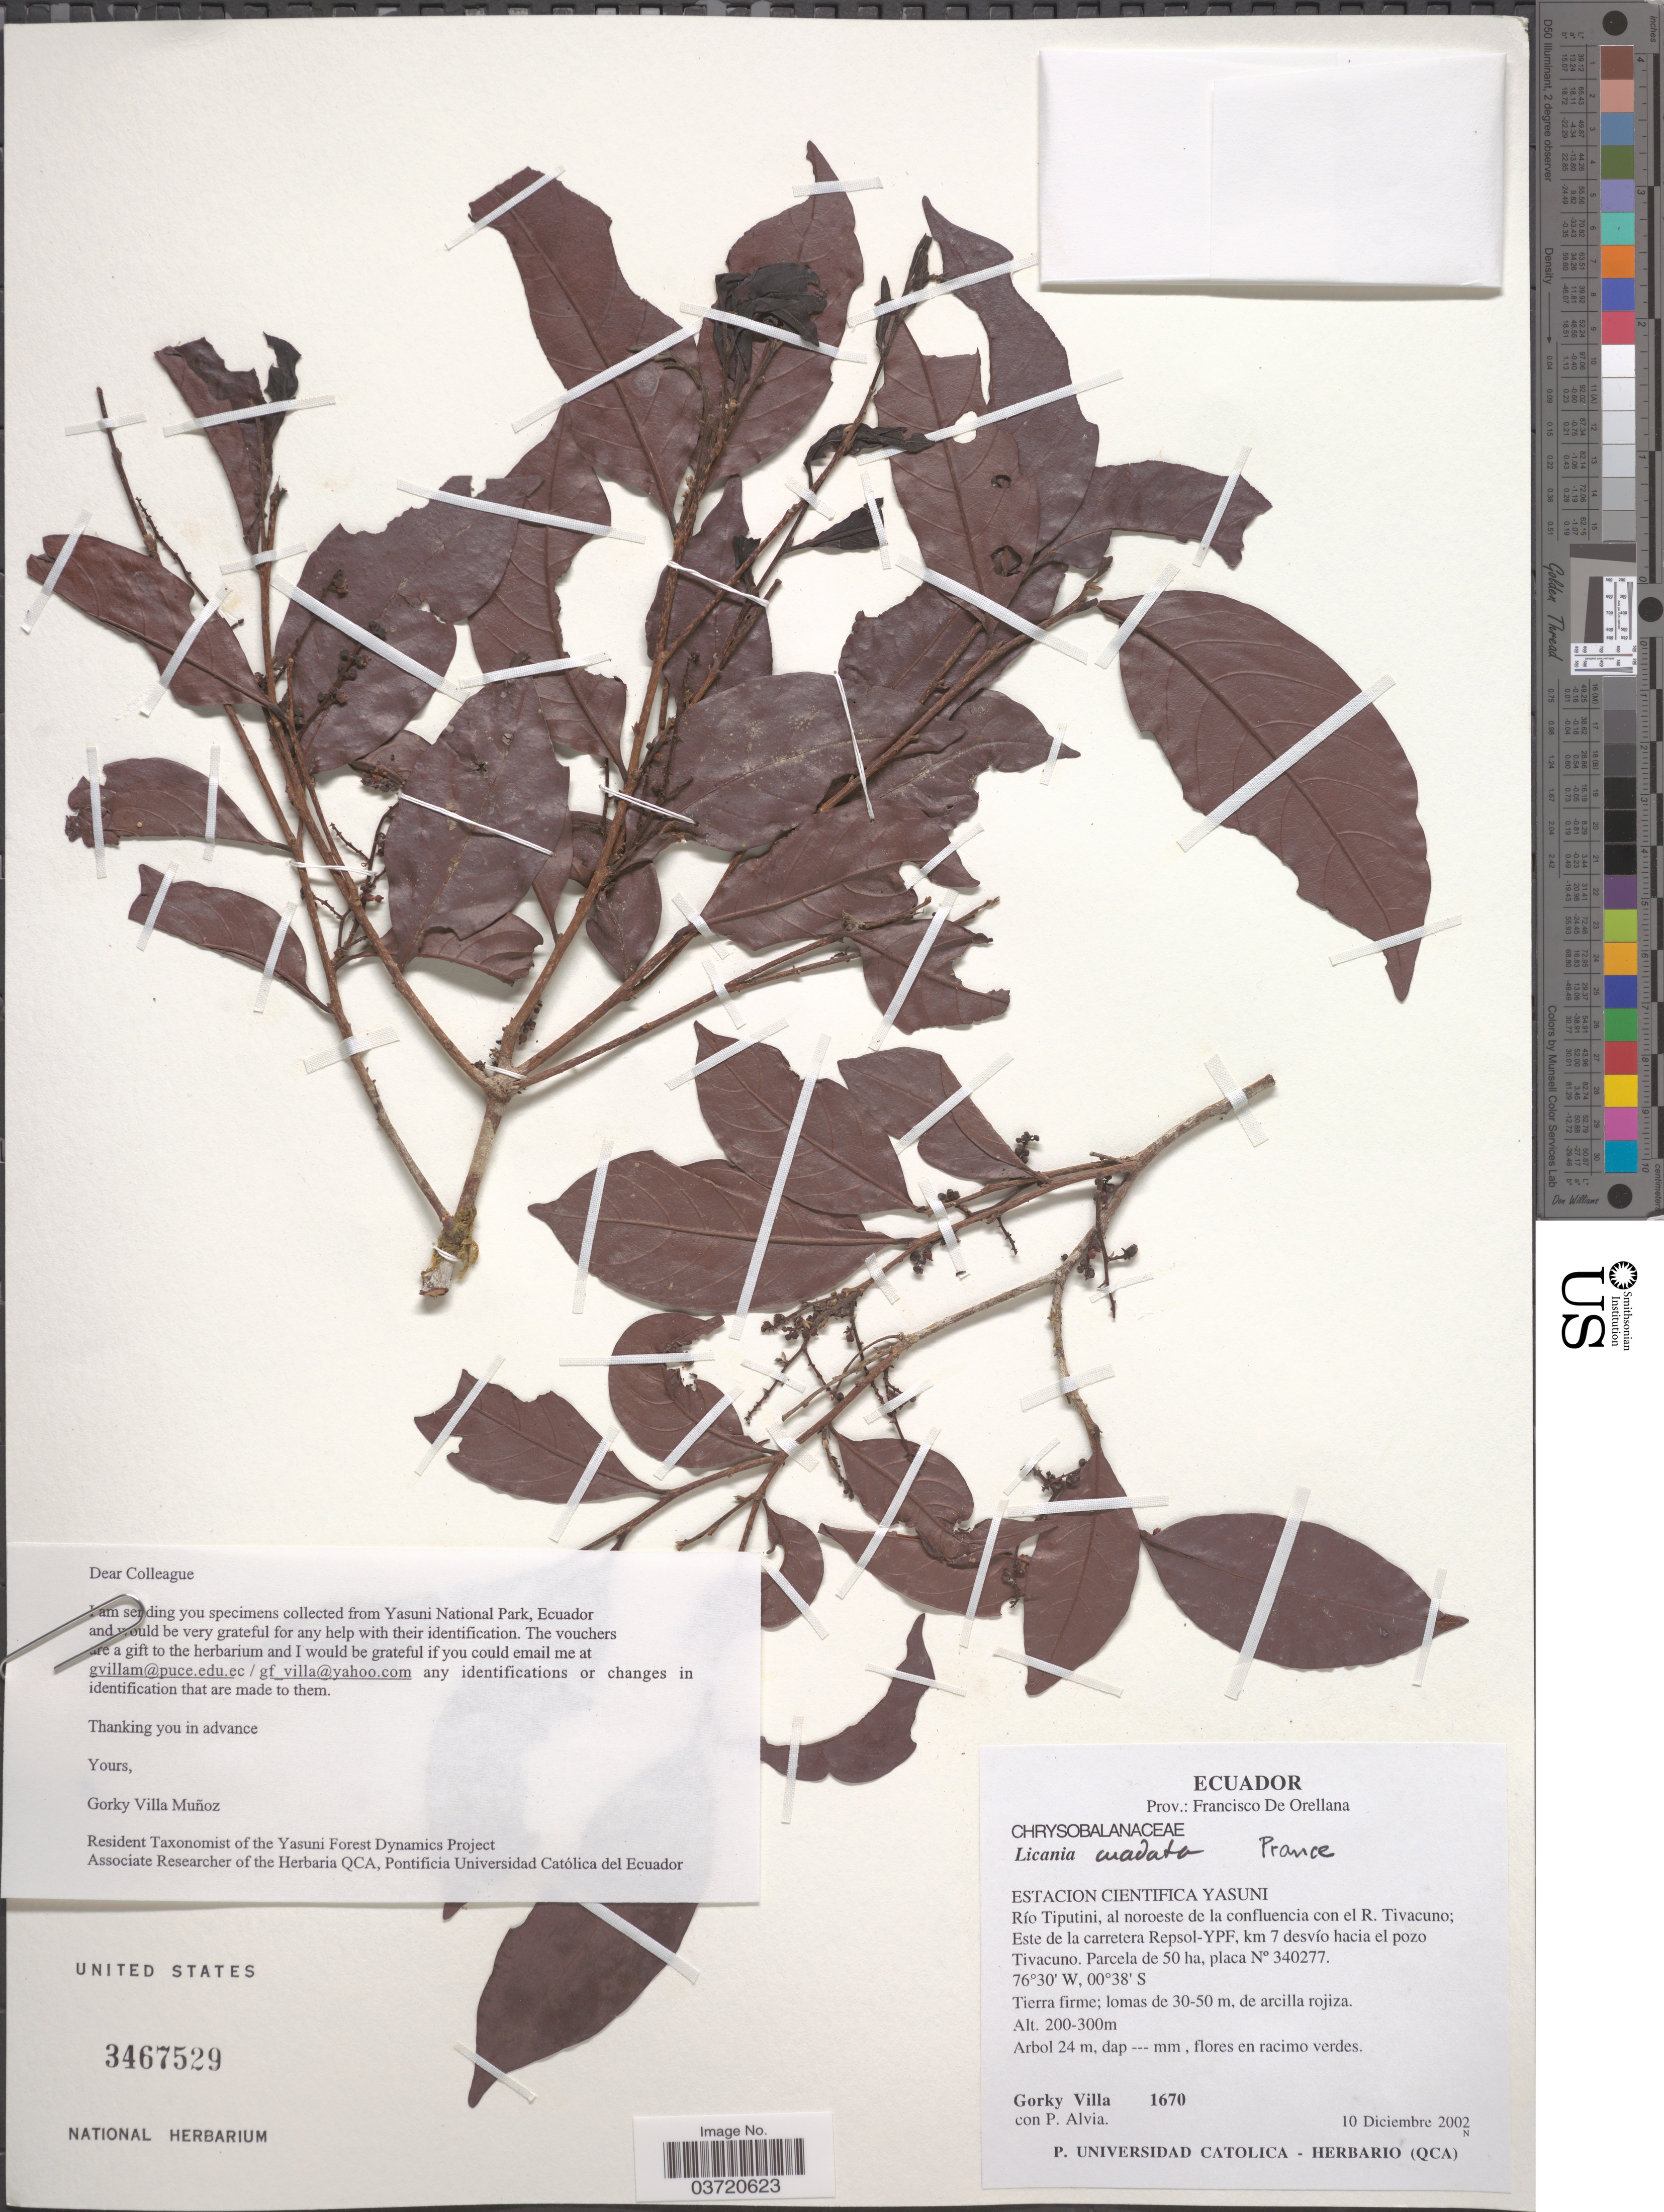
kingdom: Plantae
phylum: Tracheophyta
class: Magnoliopsida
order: Malpighiales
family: Chrysobalanaceae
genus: Hymenopus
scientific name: Hymenopus caudatus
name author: (Prance) Sothers & Prance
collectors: G. Villa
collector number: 1670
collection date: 2002-12-10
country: Ecuador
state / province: Orellana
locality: Prov. Francisco De Orellana. Estacion Cientifica Yasuni. Río Tiputini, al noroeste de la confluencia con el R. Tivacuno; Este de la carretera Repsol-YPF, km 7 desvío hacia el pozo Tivacuno.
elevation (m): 200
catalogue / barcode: US 3467529